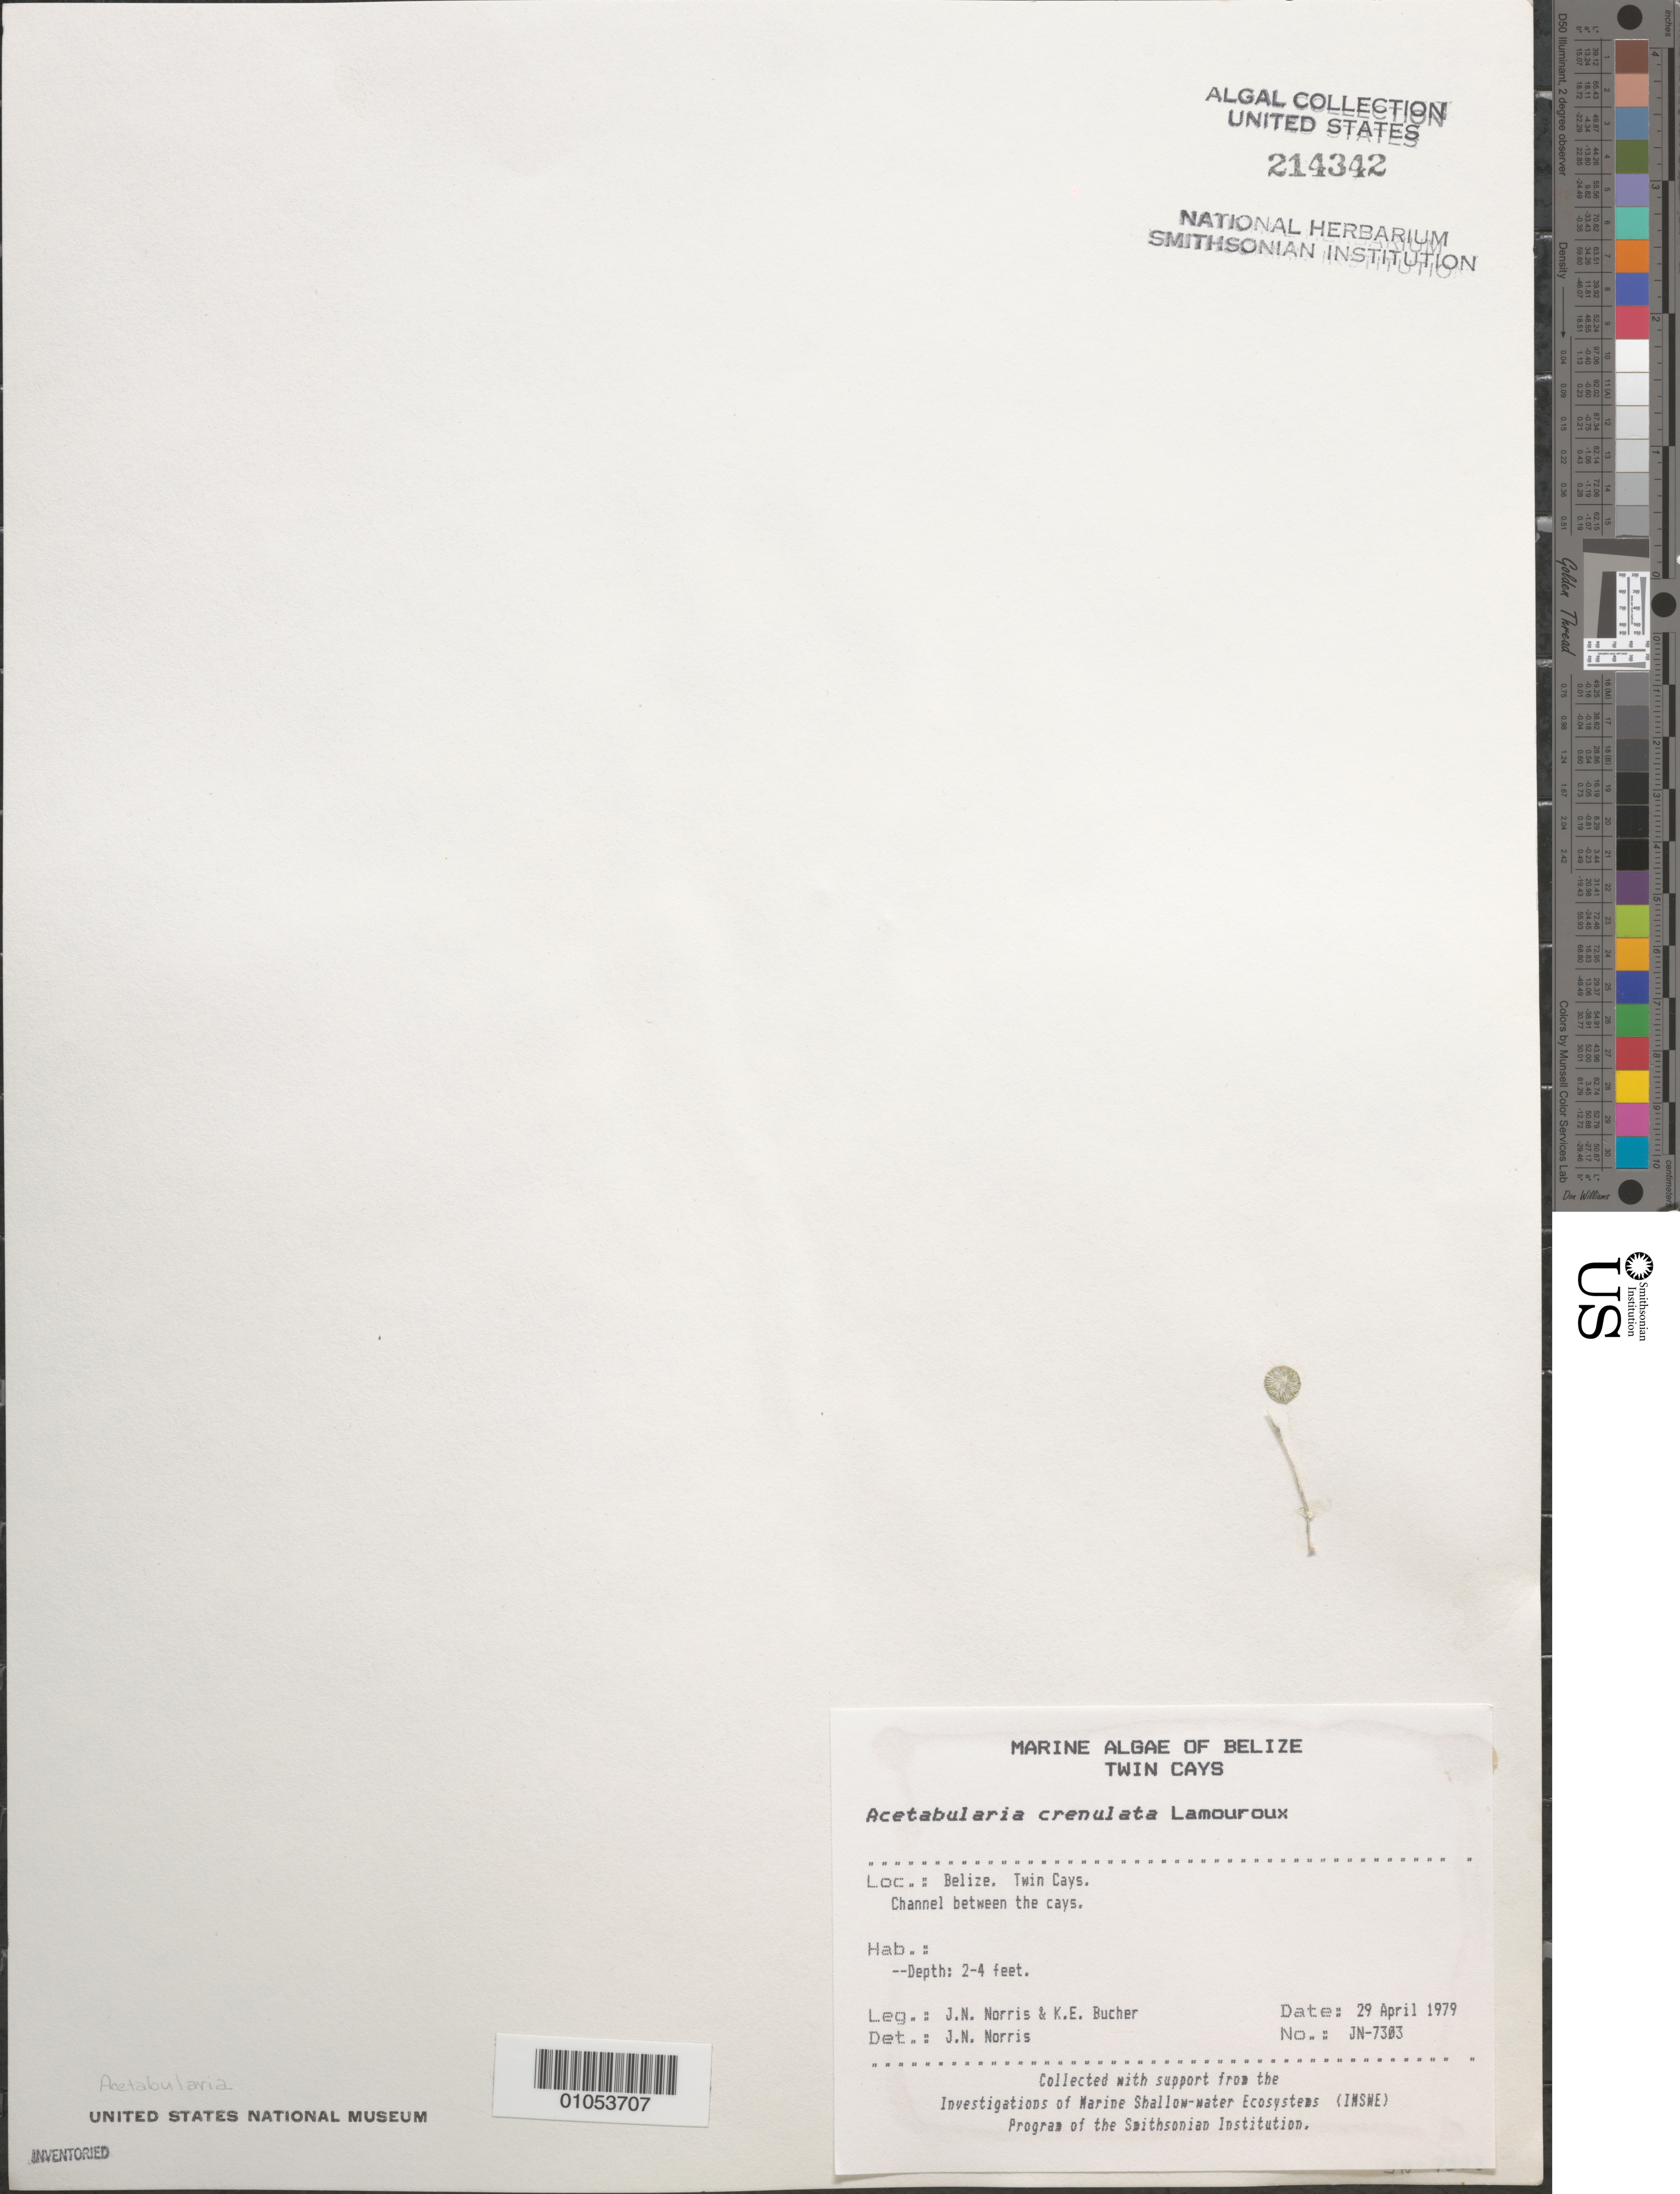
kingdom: Plantae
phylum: Chlorophyta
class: Ulvophyceae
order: Dasycladales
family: Polyphysaceae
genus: Acetabularia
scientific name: Acetabularia acetabulum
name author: J.V.Lamouroux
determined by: Norris, James N.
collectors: J. N. Norris & K. E. Bucher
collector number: JN-7303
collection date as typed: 29 Apr 1979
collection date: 1979-04-29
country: Belize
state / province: Stann Creek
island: Twin Cays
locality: Channel between Twin Cays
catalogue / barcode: US 214342